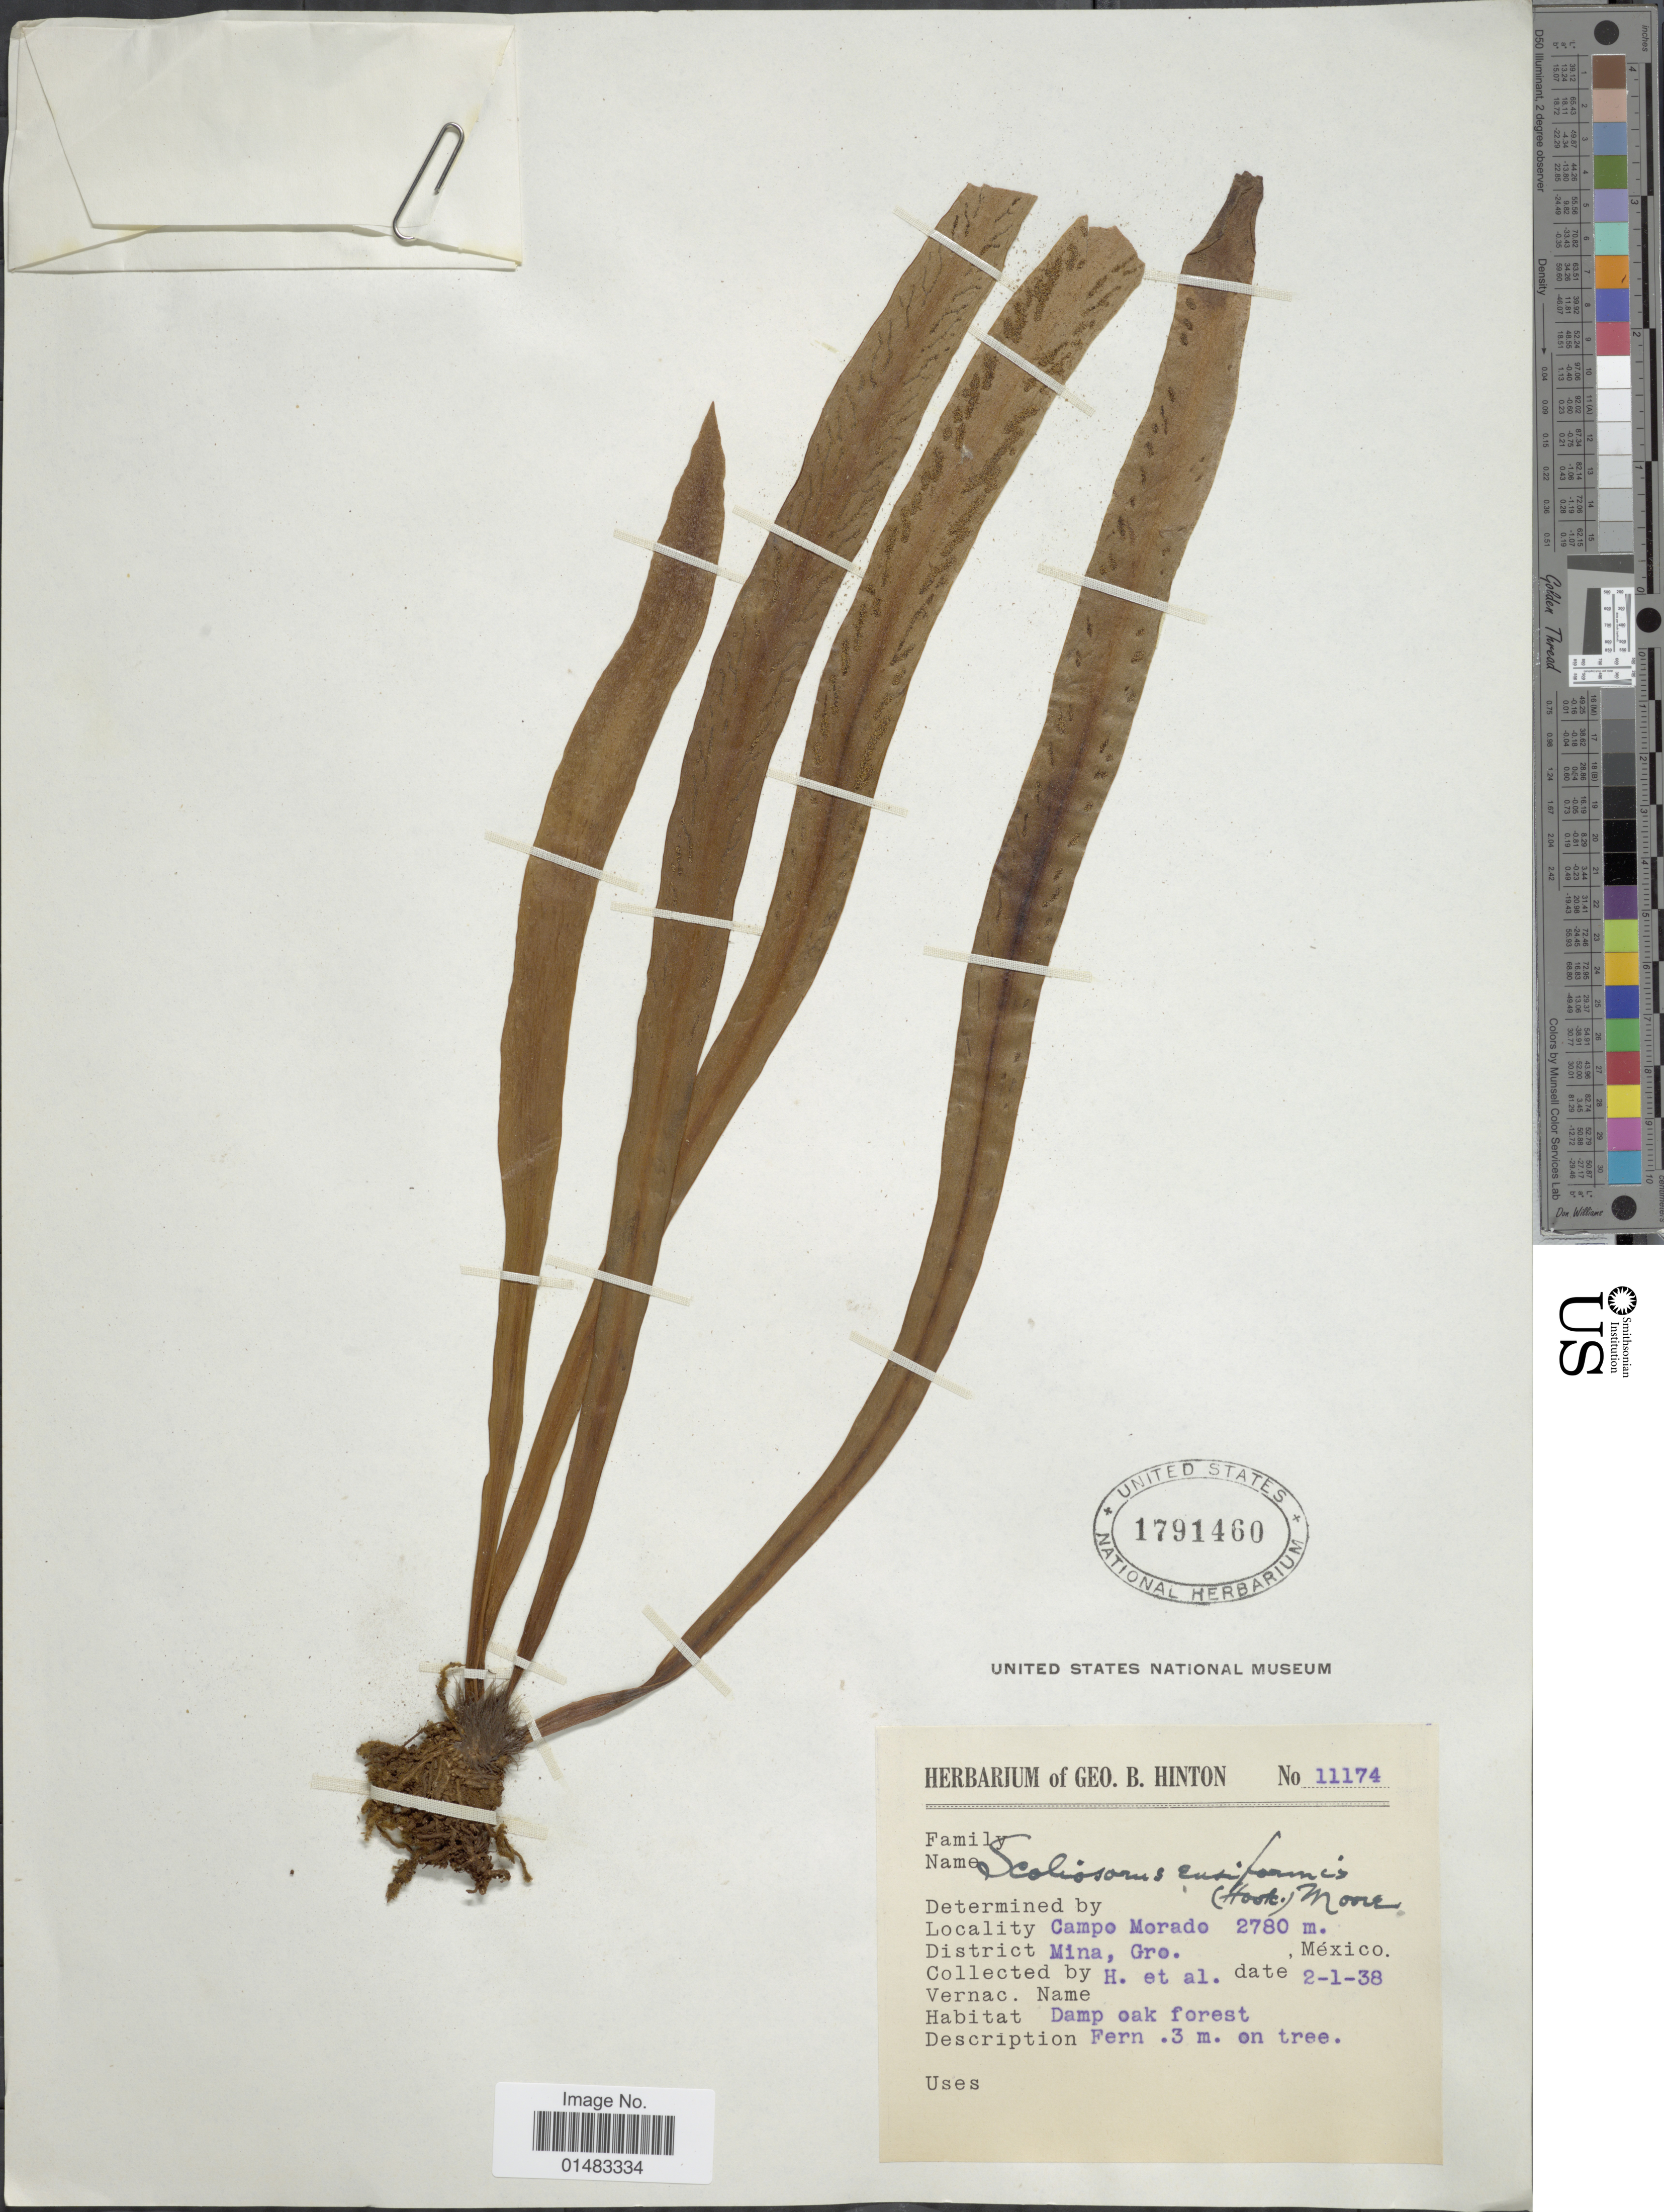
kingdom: Plantae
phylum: Tracheophyta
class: Polypodiopsida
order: Polypodiales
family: Pteridaceae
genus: Scoliosorus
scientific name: Scoliosorus ensiformis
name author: (Hook.) T. Moore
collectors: H. & et al.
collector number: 11174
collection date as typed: Transcribed d/m/y: 2/1/38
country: Mexico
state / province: Guerrero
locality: Campo Morado, Mina, Gro.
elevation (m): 2780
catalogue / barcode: US 1791460